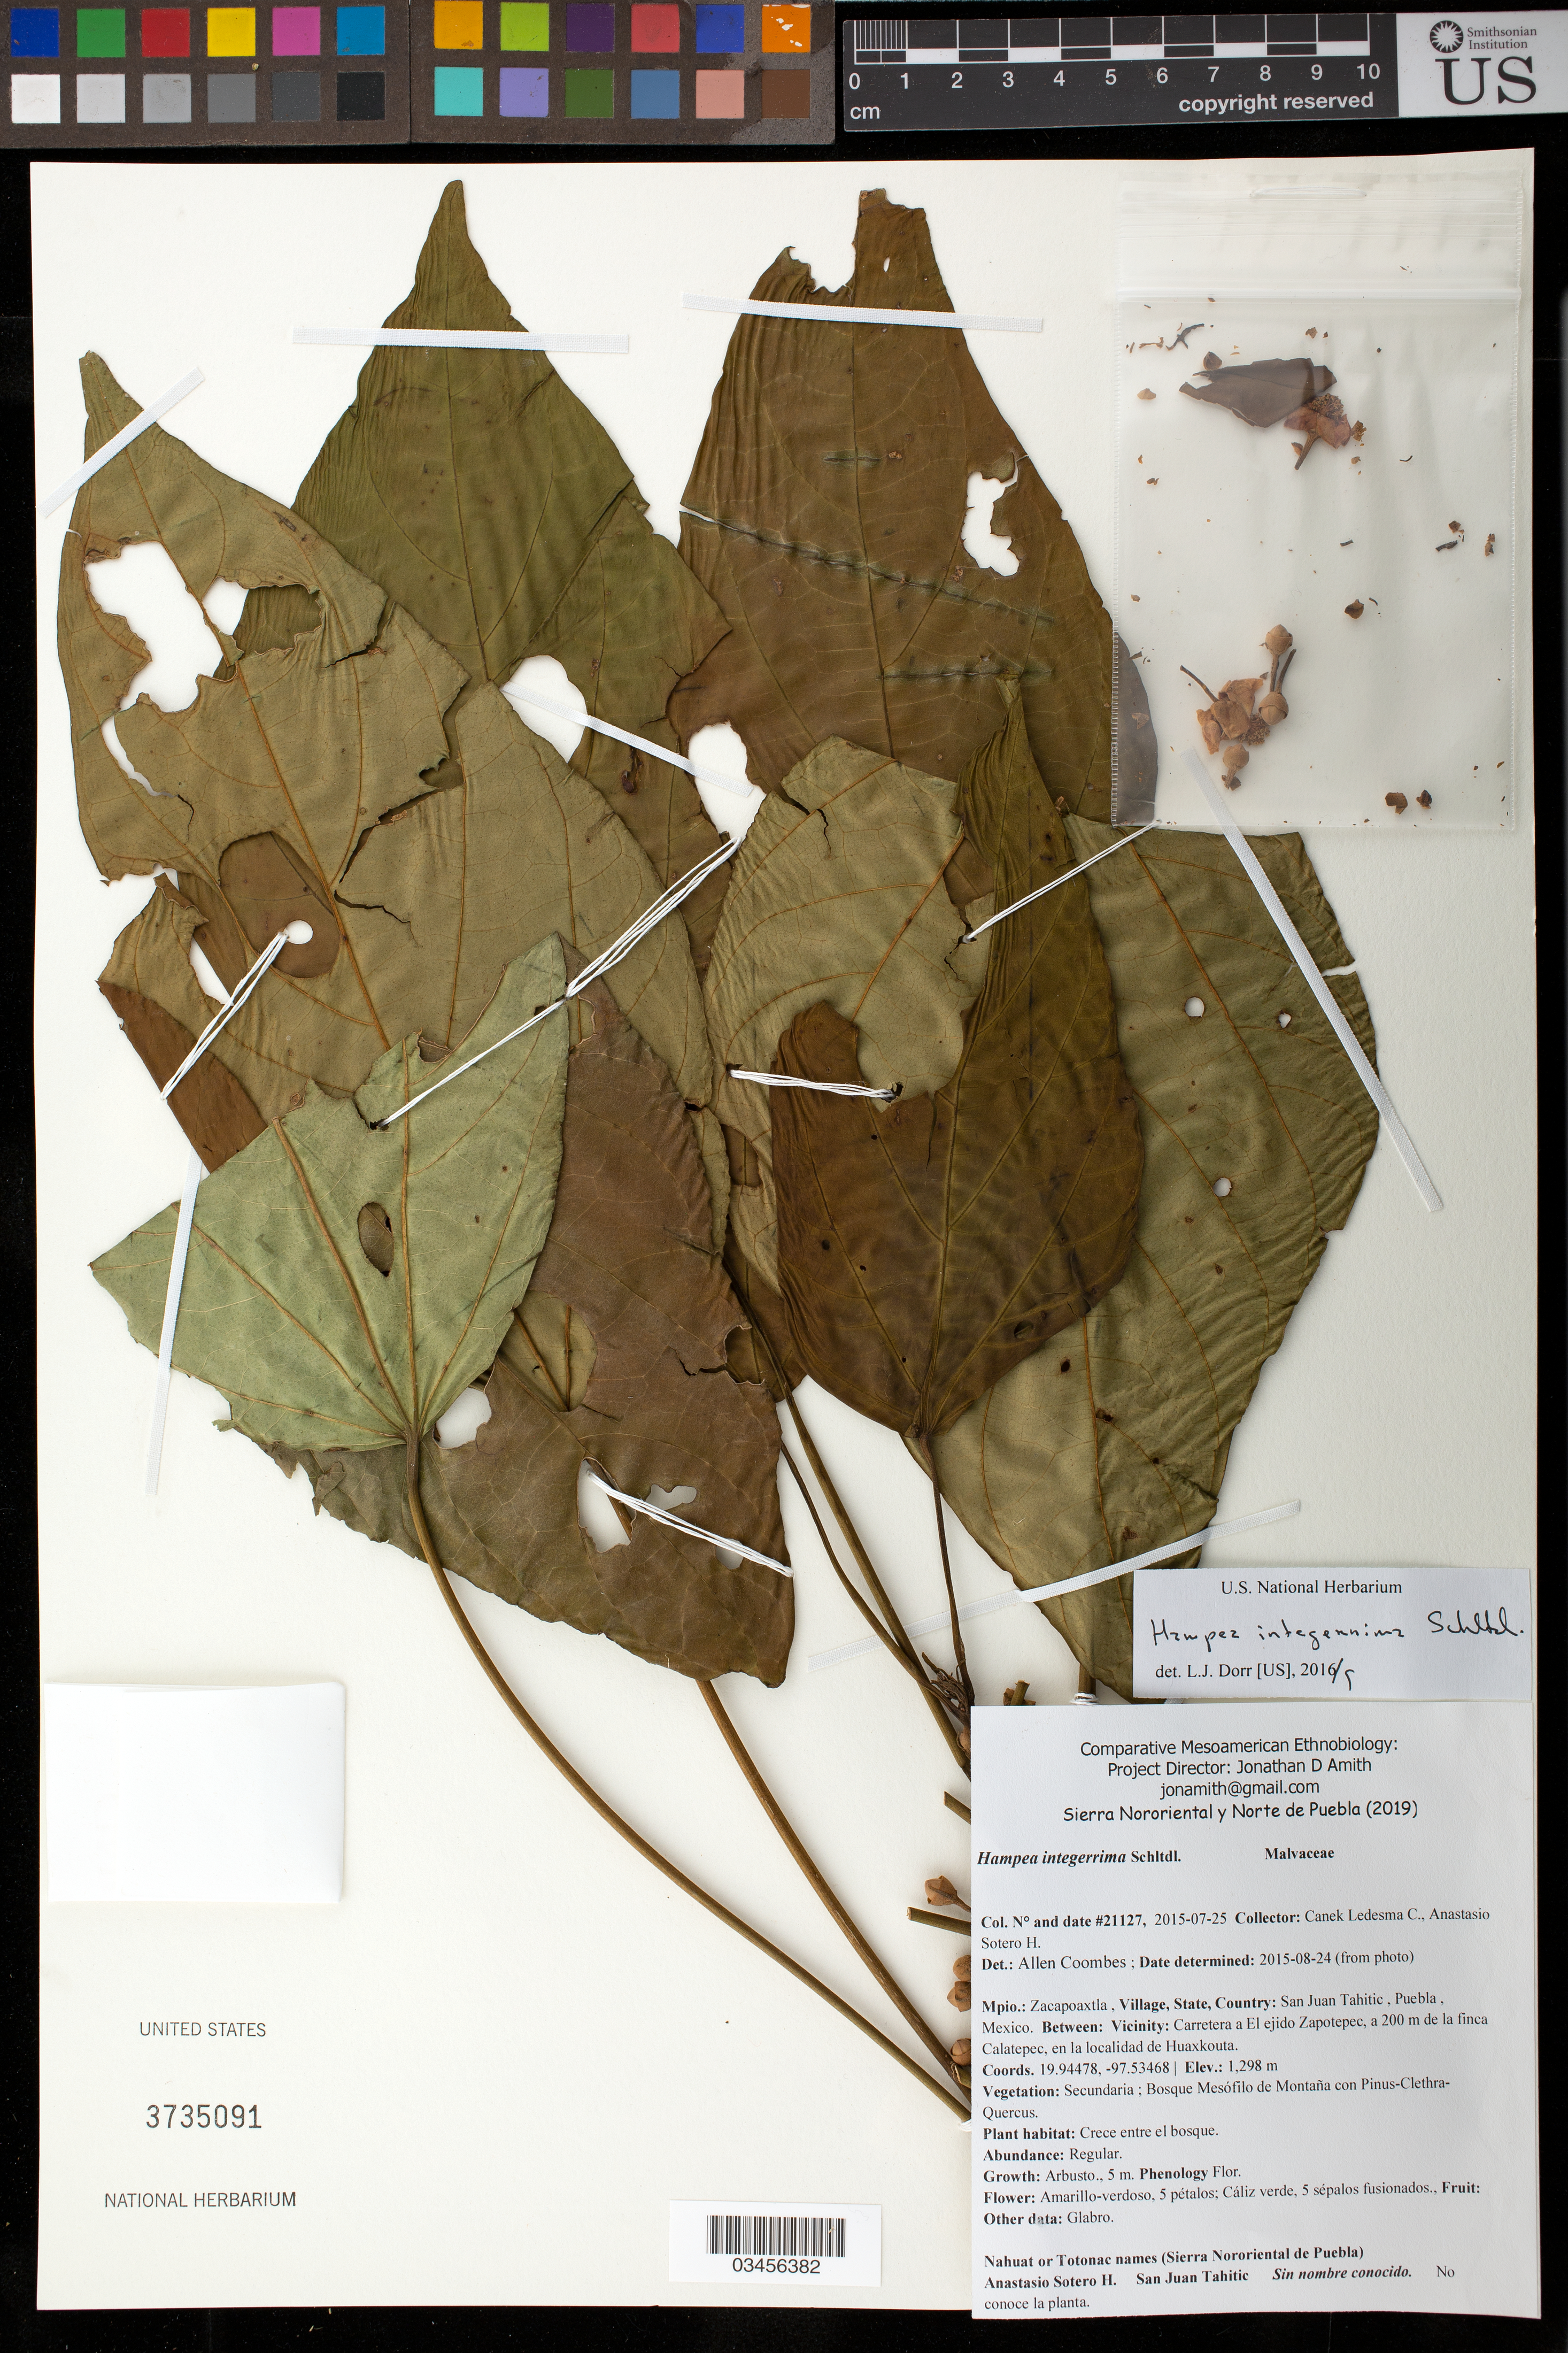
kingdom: Plantae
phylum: Tracheophyta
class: Magnoliopsida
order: Malvales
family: Malvaceae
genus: Hampea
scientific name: Hampea integerrima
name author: Schltdl.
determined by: Dorr, L. J., (BOT), Smithsonian Institution - National Museum of Natural History (UNITED STATES)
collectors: Canek Ledesma C. & A. Sotero H.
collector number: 21127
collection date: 2015-07-25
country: México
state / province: Puebla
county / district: Zacapoaxtla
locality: PUEBLO: San Juan Tahitic; LOCALIDAD EXACTA: Carretera a El ejido Zapotepec, a 200 m de la finca Calatepec, en la localidad de Huaxkouta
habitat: Bosque mesófilo de montaña con Pinus-Clethra-Quercus | Crece entre el bosque.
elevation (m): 1298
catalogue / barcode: US 3735091